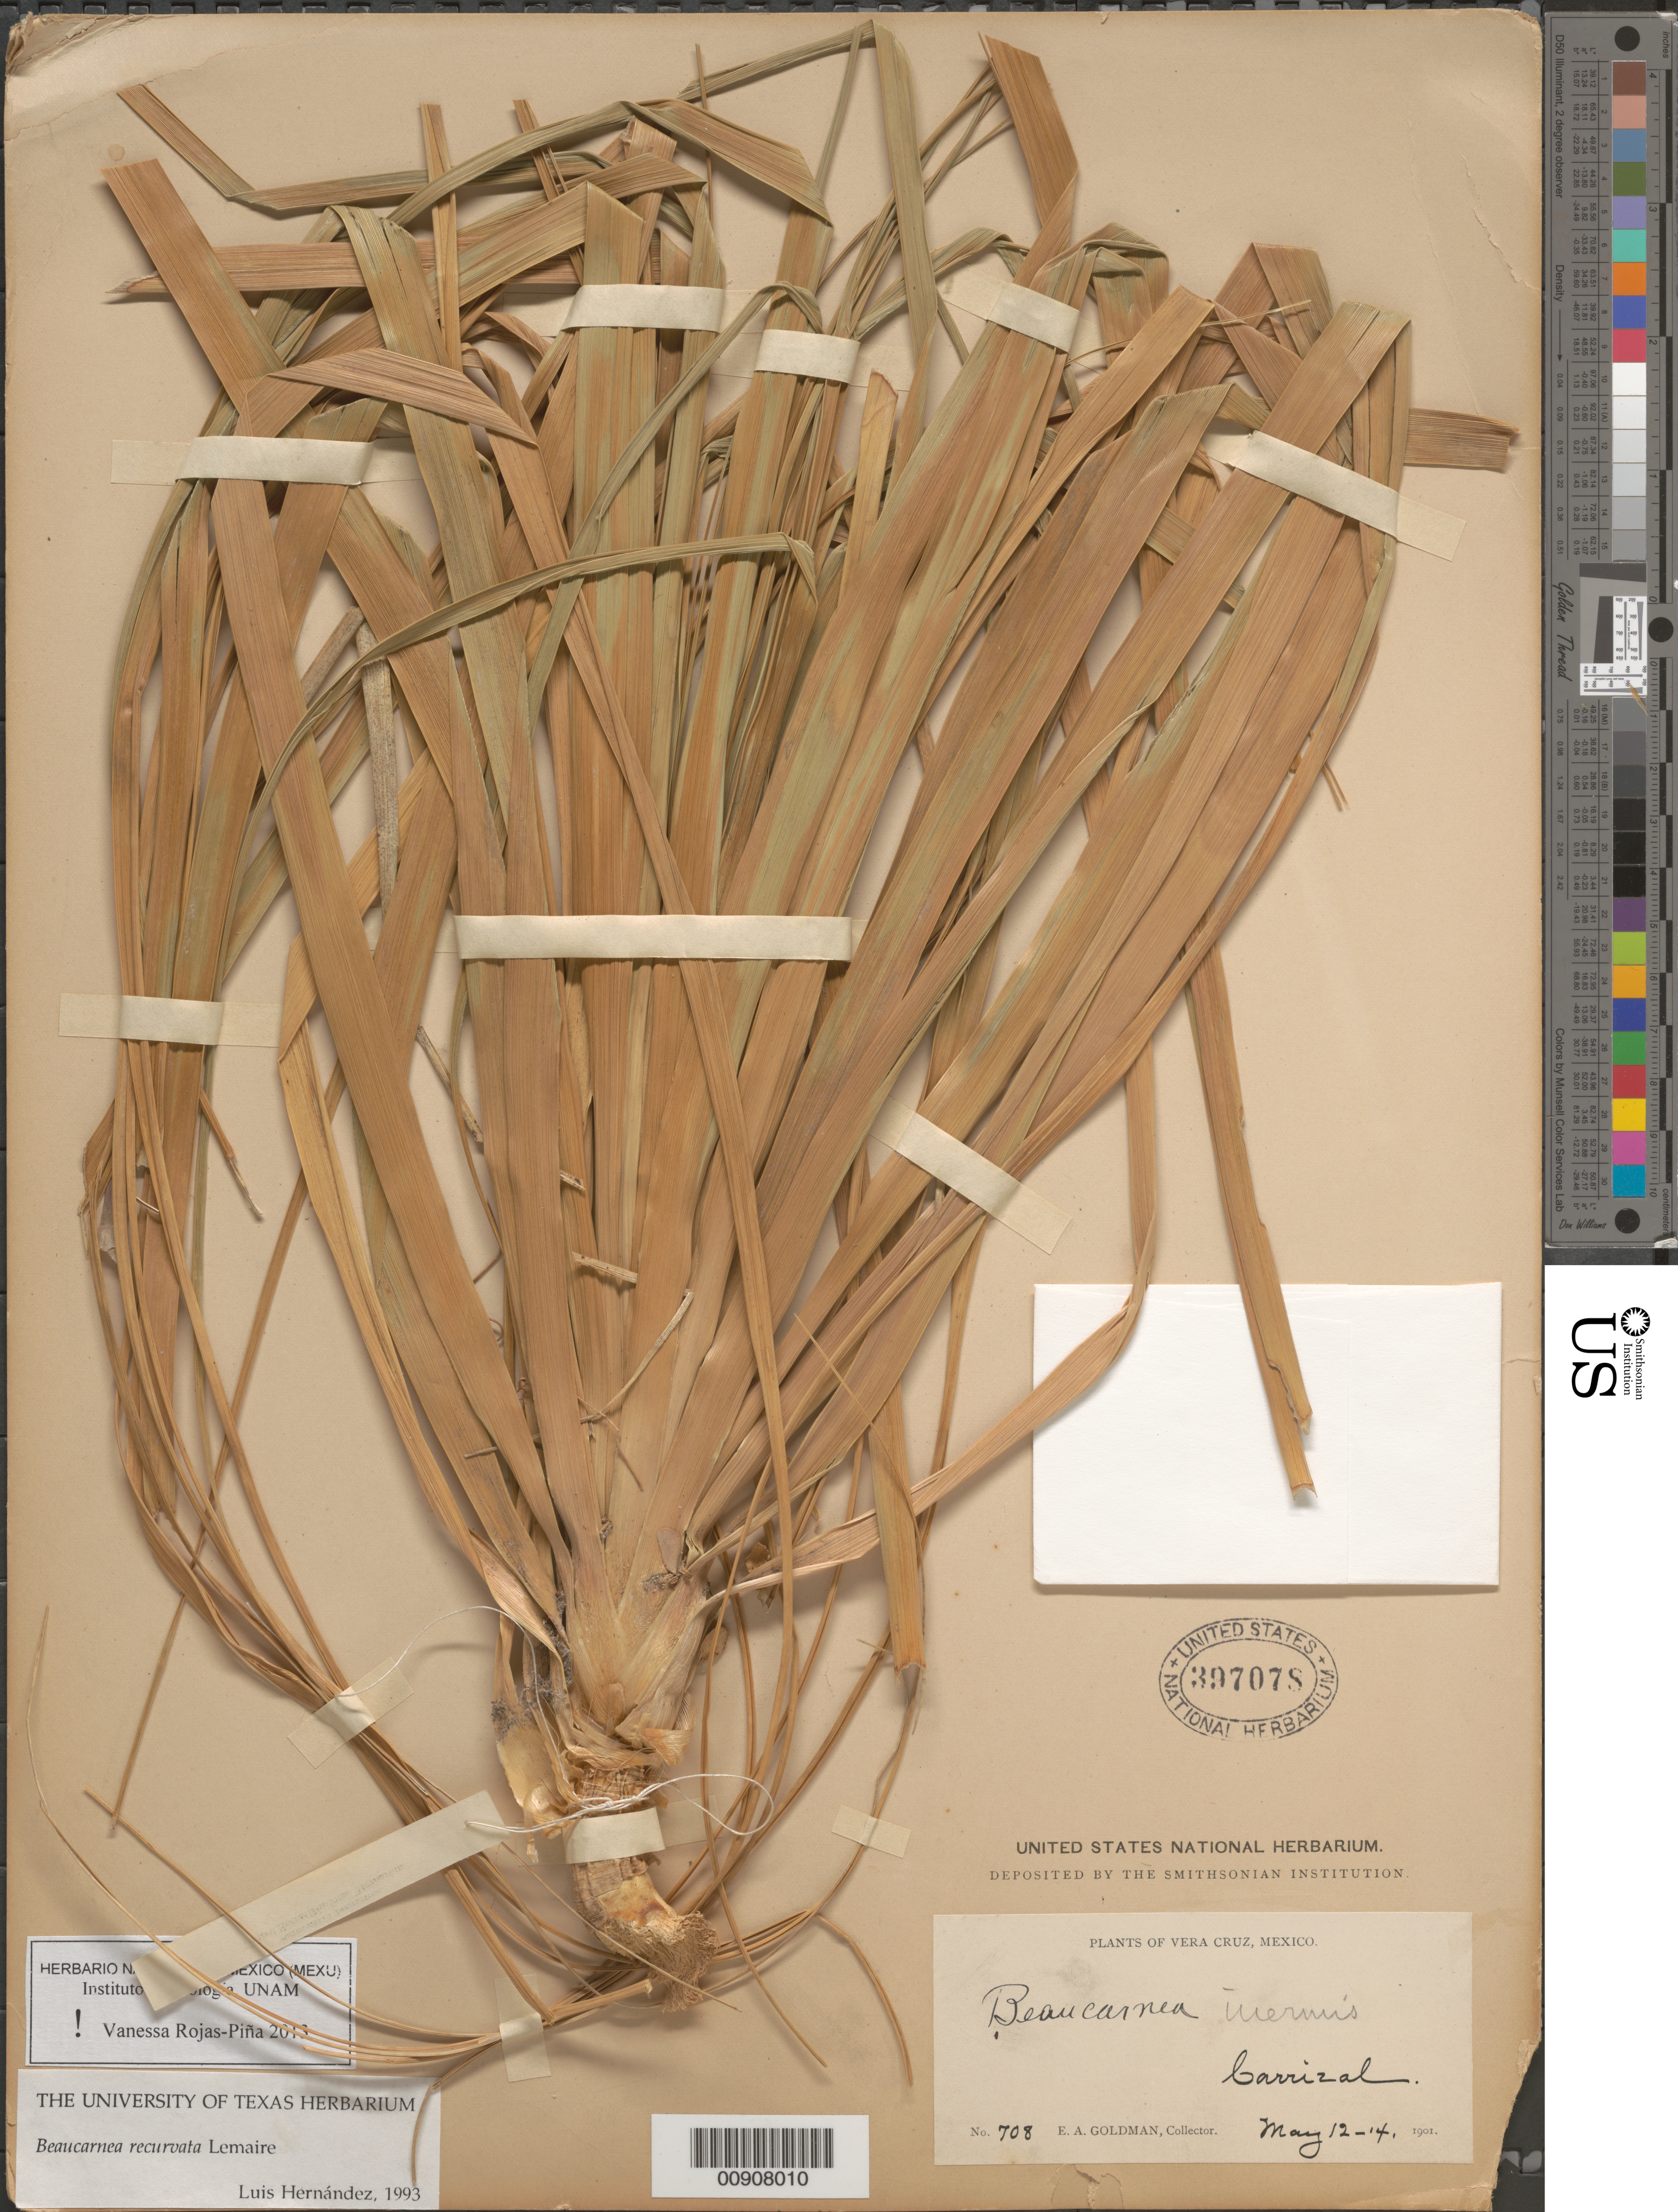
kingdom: Plantae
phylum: Tracheophyta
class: Liliopsida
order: Asparagales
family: Asparagaceae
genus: Beaucarnea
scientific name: Beaucarnea recurvata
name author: Lem.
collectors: E. A. Goldman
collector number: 708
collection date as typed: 12 May 1901 to 14 May 1901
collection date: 1901-05-12/1901-05-14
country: Mexico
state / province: Veracruz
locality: Carrizal, Veracruz.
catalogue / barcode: US 397078